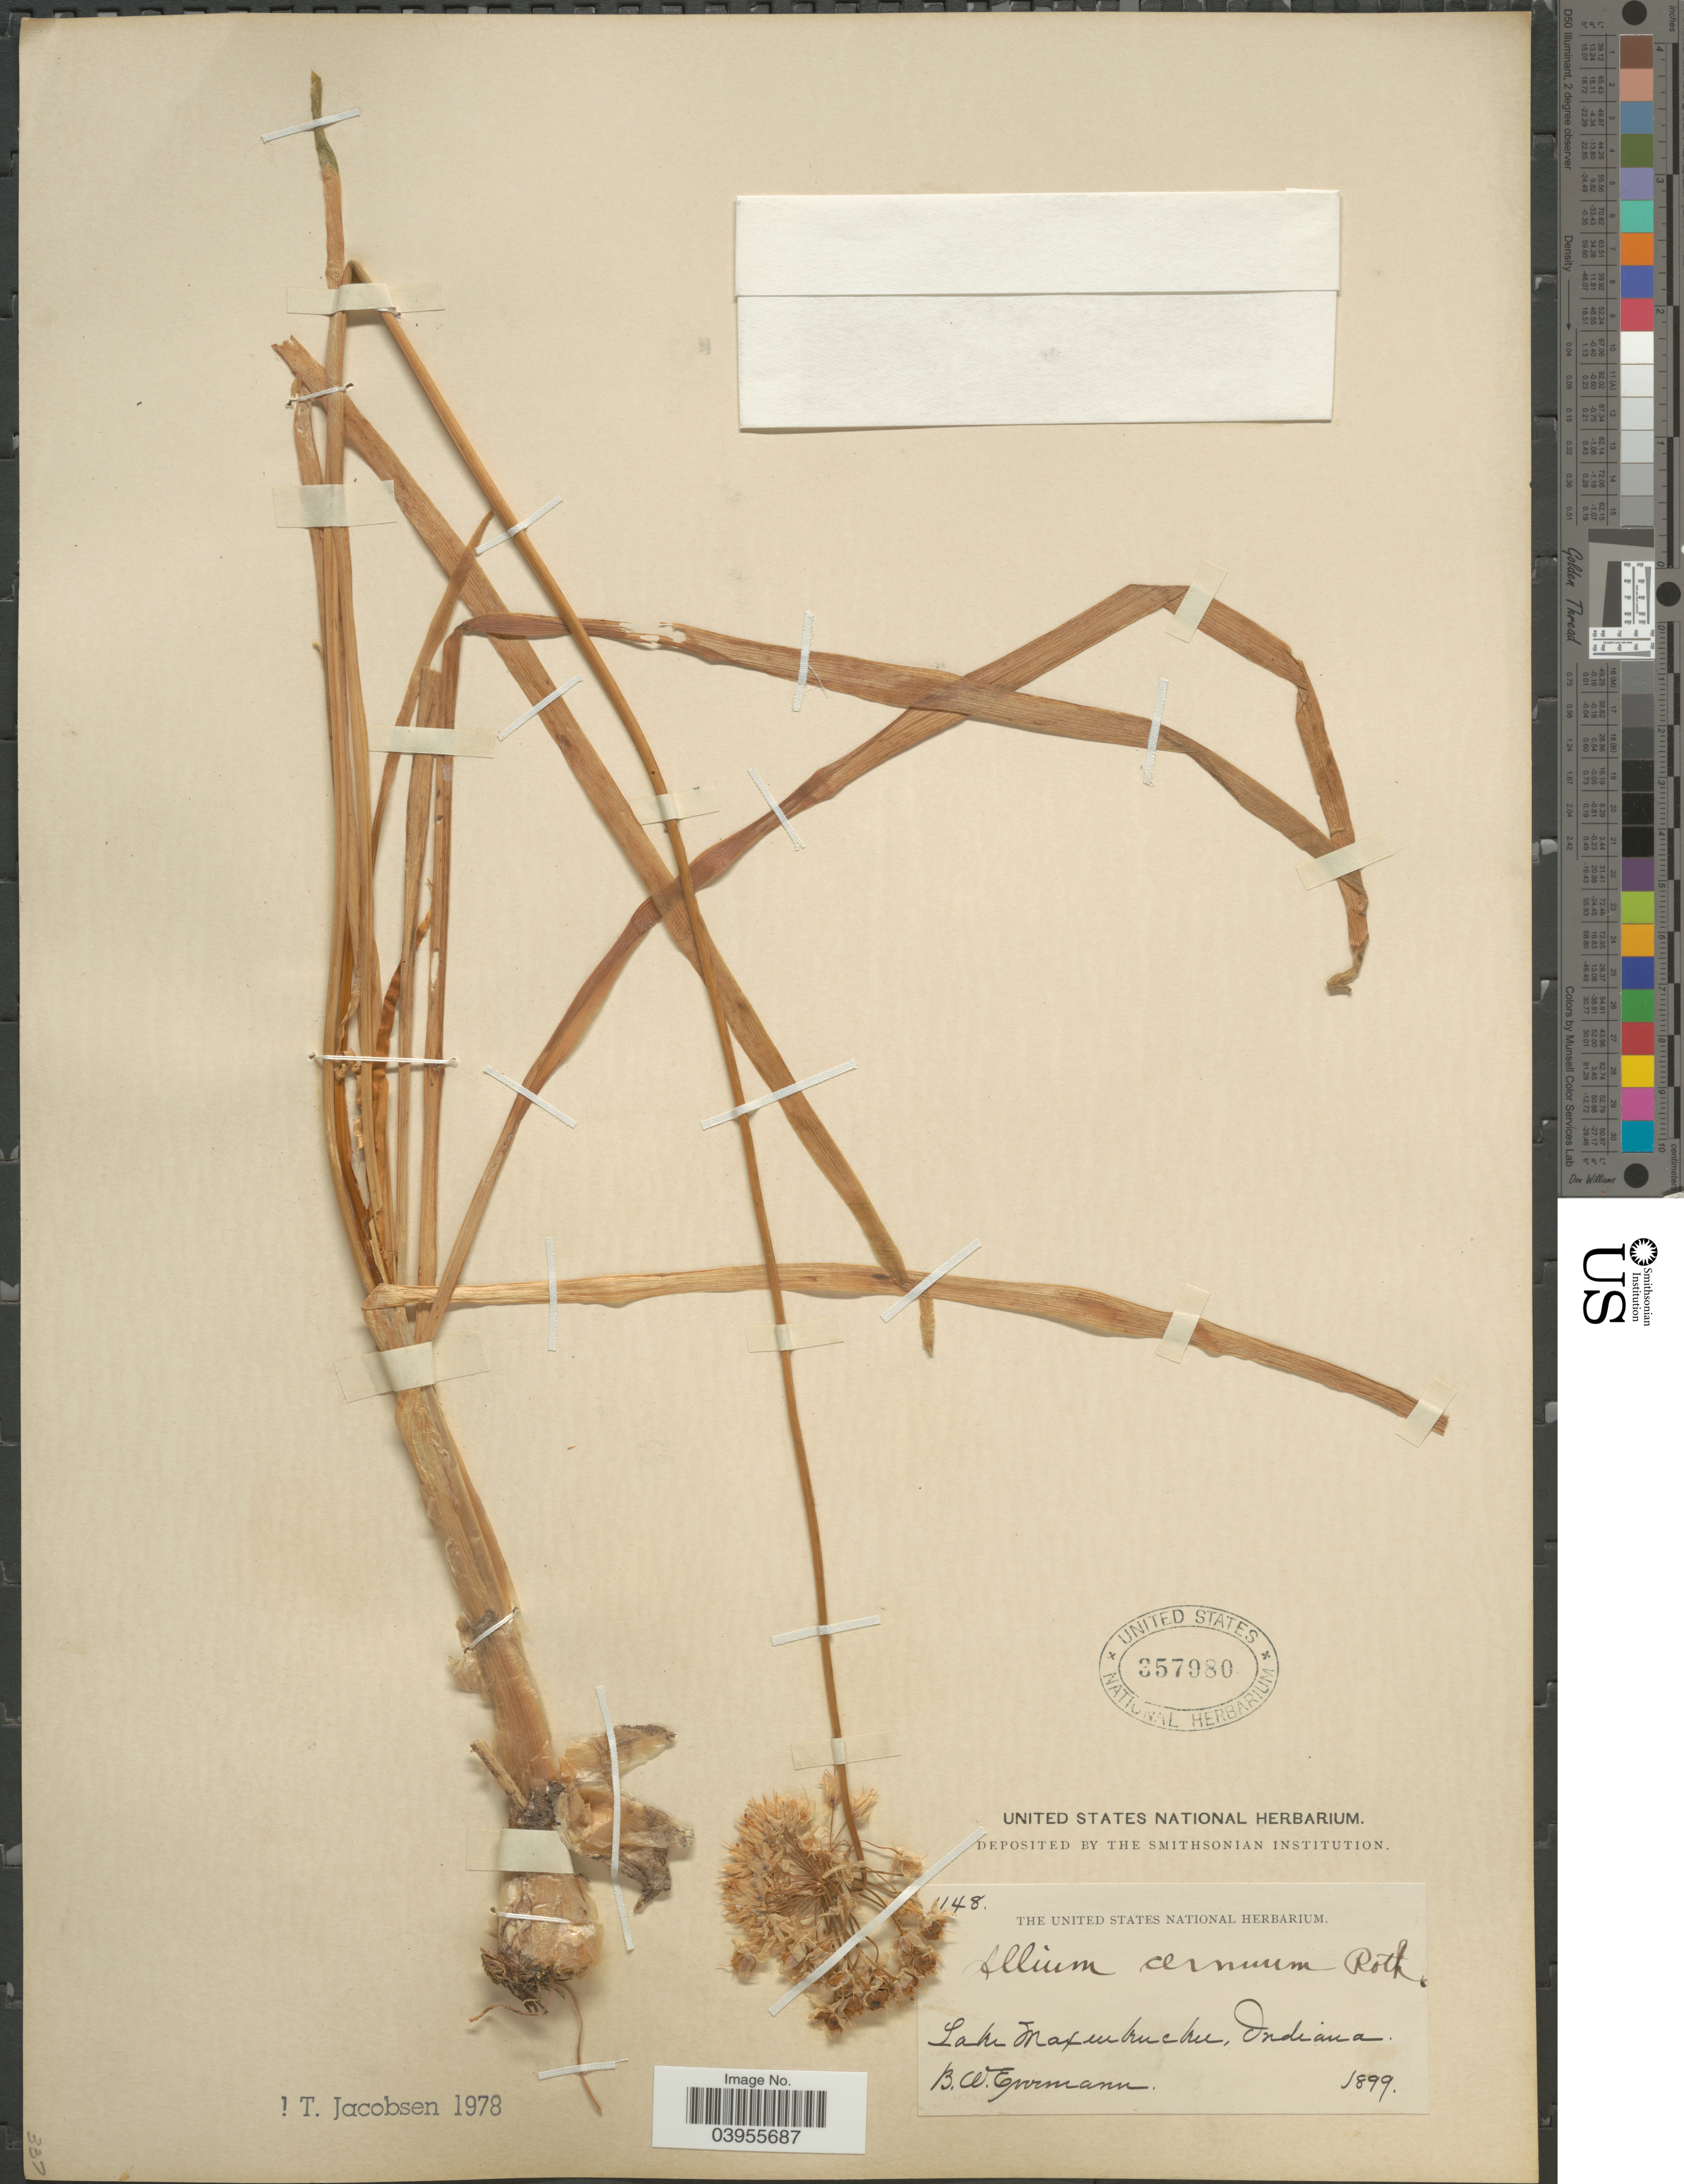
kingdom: Plantae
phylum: Tracheophyta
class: Liliopsida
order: Asparagales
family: Amaryllidaceae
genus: Allium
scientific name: Allium cernuum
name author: Roth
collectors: B. W. Evermann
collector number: !148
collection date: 1899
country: United States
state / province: Indiana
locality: Lake Maxinkuckee.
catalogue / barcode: US 357980